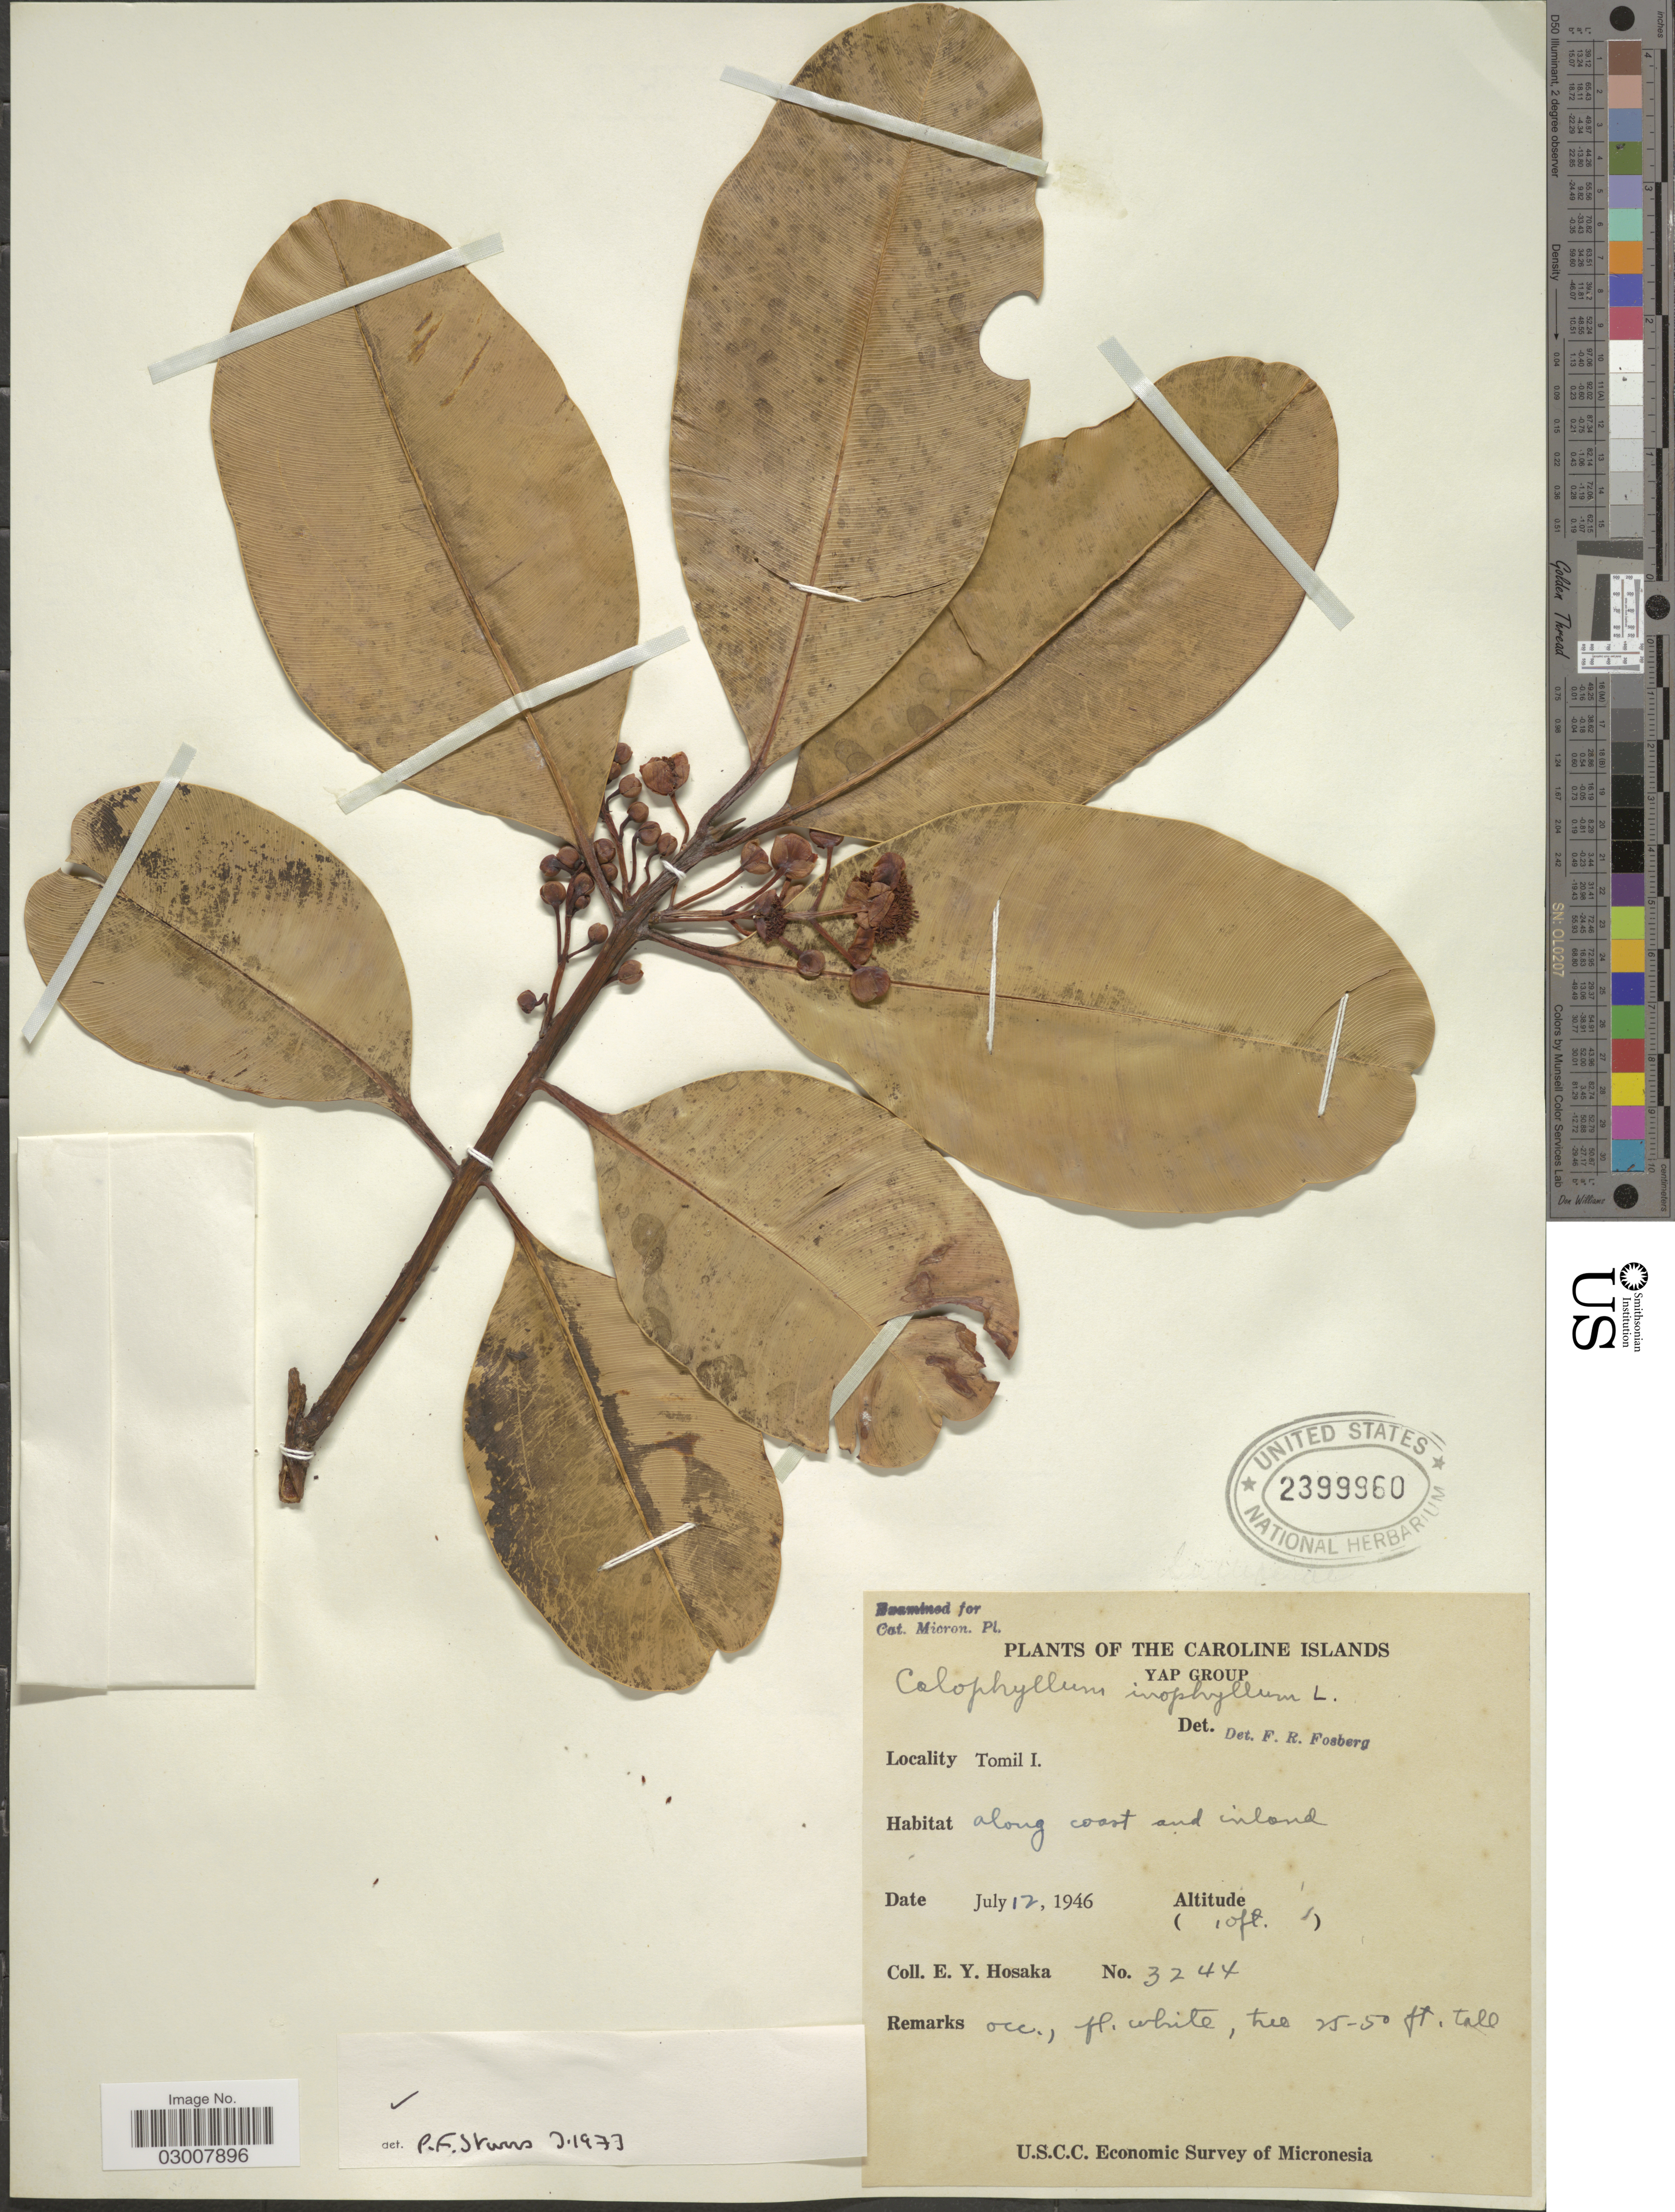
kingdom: Plantae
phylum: Tracheophyta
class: Magnoliopsida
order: Malpighiales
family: Calophyllaceae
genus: Calophyllum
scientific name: Calophyllum inophyllum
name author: L.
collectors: E. Y. Hosaka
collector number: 3244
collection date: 1946-07-12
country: Micronesia, Federated States of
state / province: Yap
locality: The Caroline Islands. Tomil I., along coast and inland.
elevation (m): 3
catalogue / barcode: US 2399960